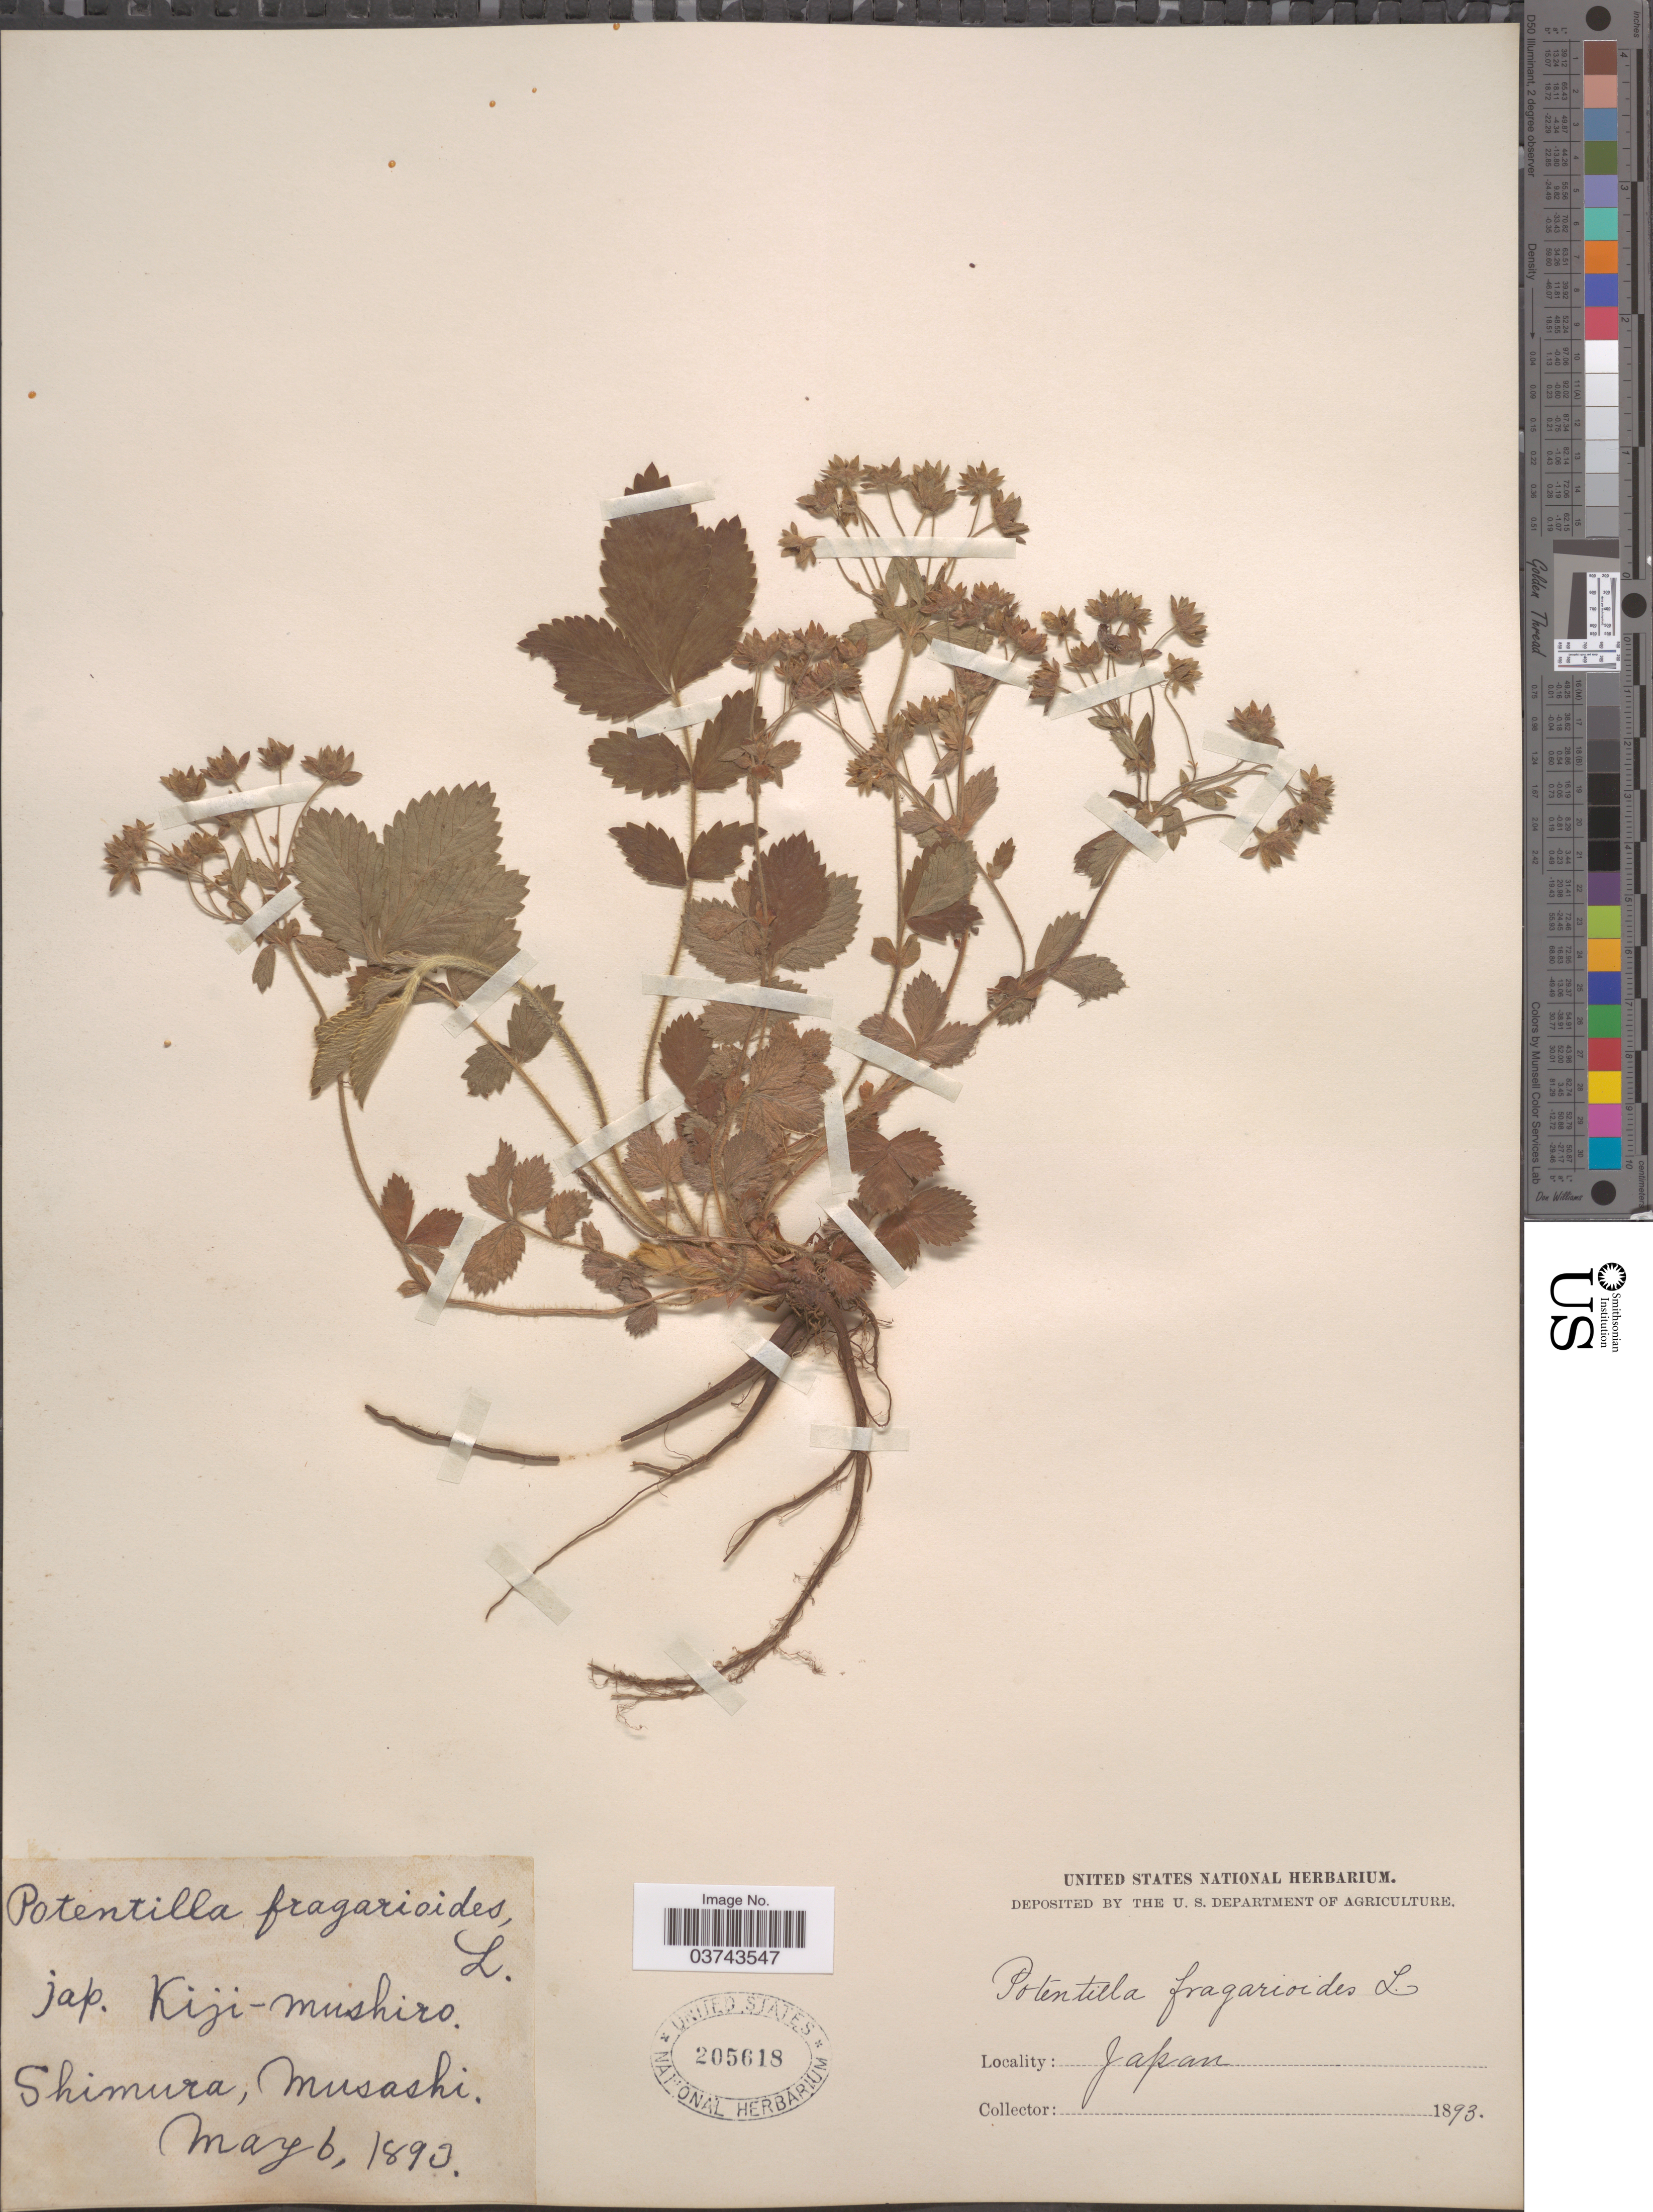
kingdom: Plantae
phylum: Tracheophyta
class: Magnoliopsida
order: Rosales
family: Rosaceae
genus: Potentilla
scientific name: Potentilla fragarioides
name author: L.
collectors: ex herb. United States National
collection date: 1893-05-06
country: Japan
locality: Shimura, Musashi.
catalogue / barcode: US 205618